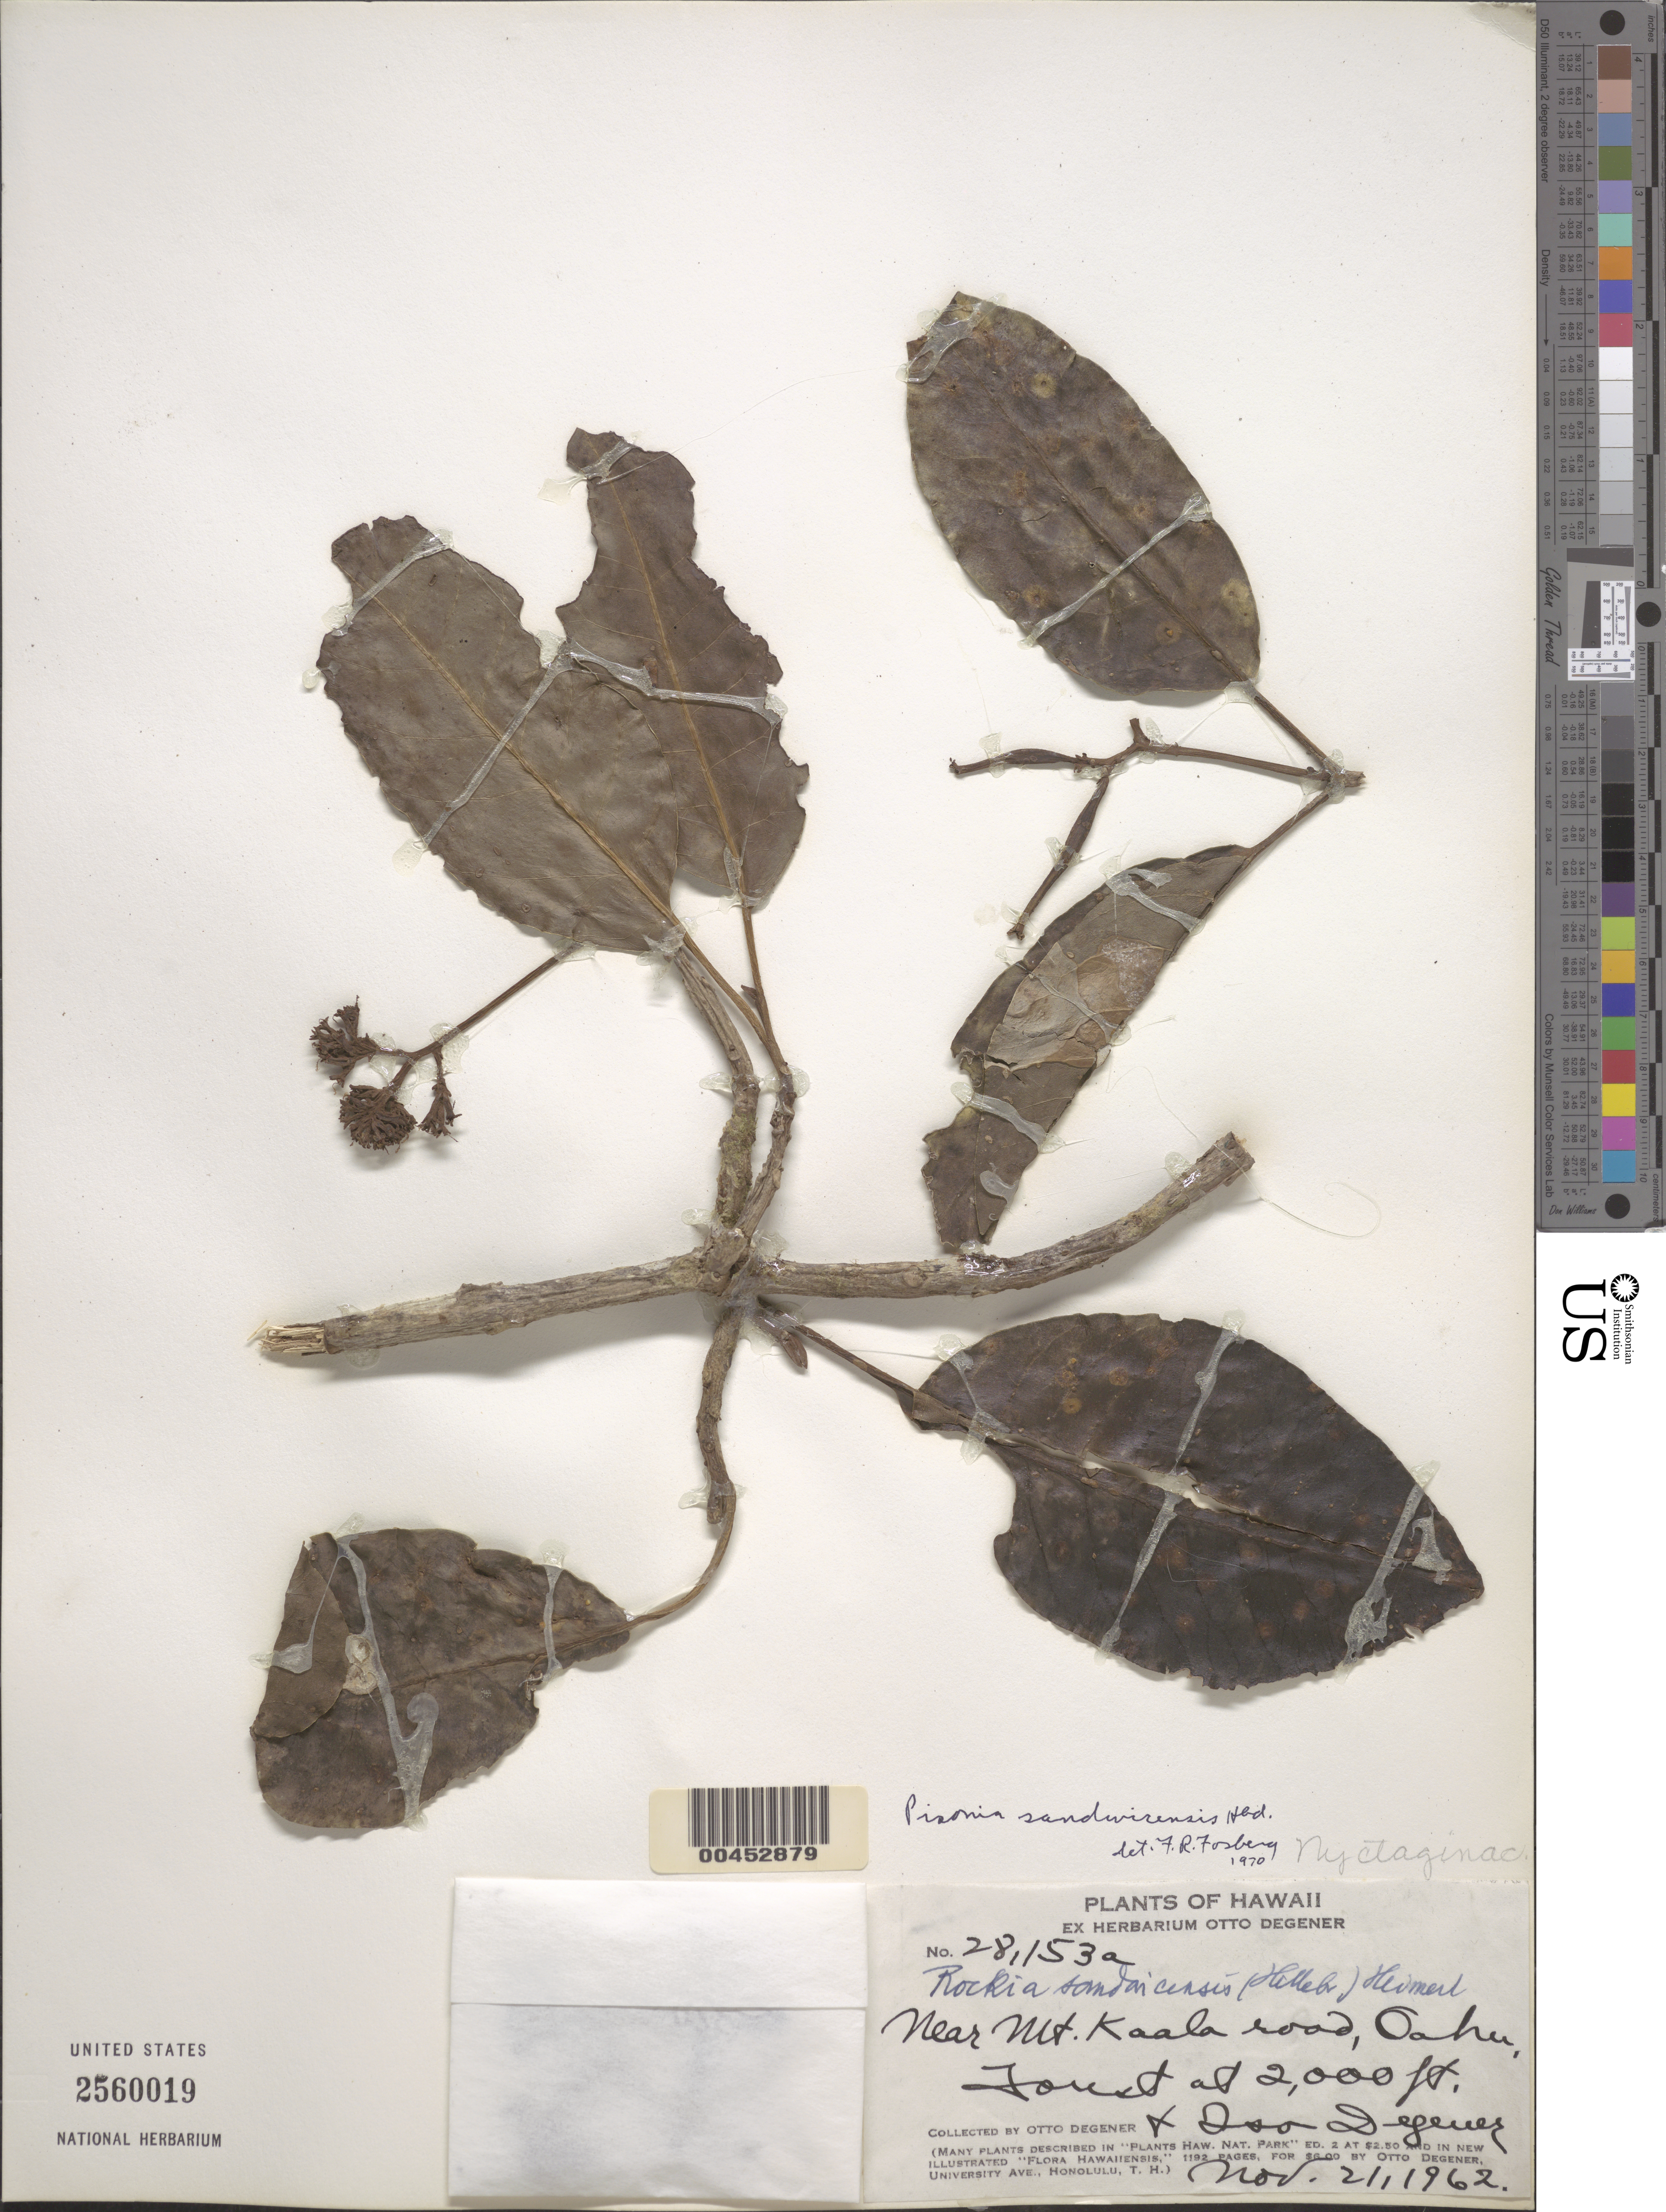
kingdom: Plantae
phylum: Tracheophyta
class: Magnoliopsida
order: Caryophyllales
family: Nyctaginaceae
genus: Rockia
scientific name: Rockia sandwicensis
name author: (Hillebr.) Heimerl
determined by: Wagner, W. L., (BOT), Smithsonian Institution - National Museum of Natural History (UNITED STATES)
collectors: O. Degener & I. Degener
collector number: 28153a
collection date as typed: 21 Nov 1962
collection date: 1962-11-21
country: United States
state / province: Hawaii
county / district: Honolulu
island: Oahu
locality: near Mt Kaala Rd.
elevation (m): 610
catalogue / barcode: US 2560019